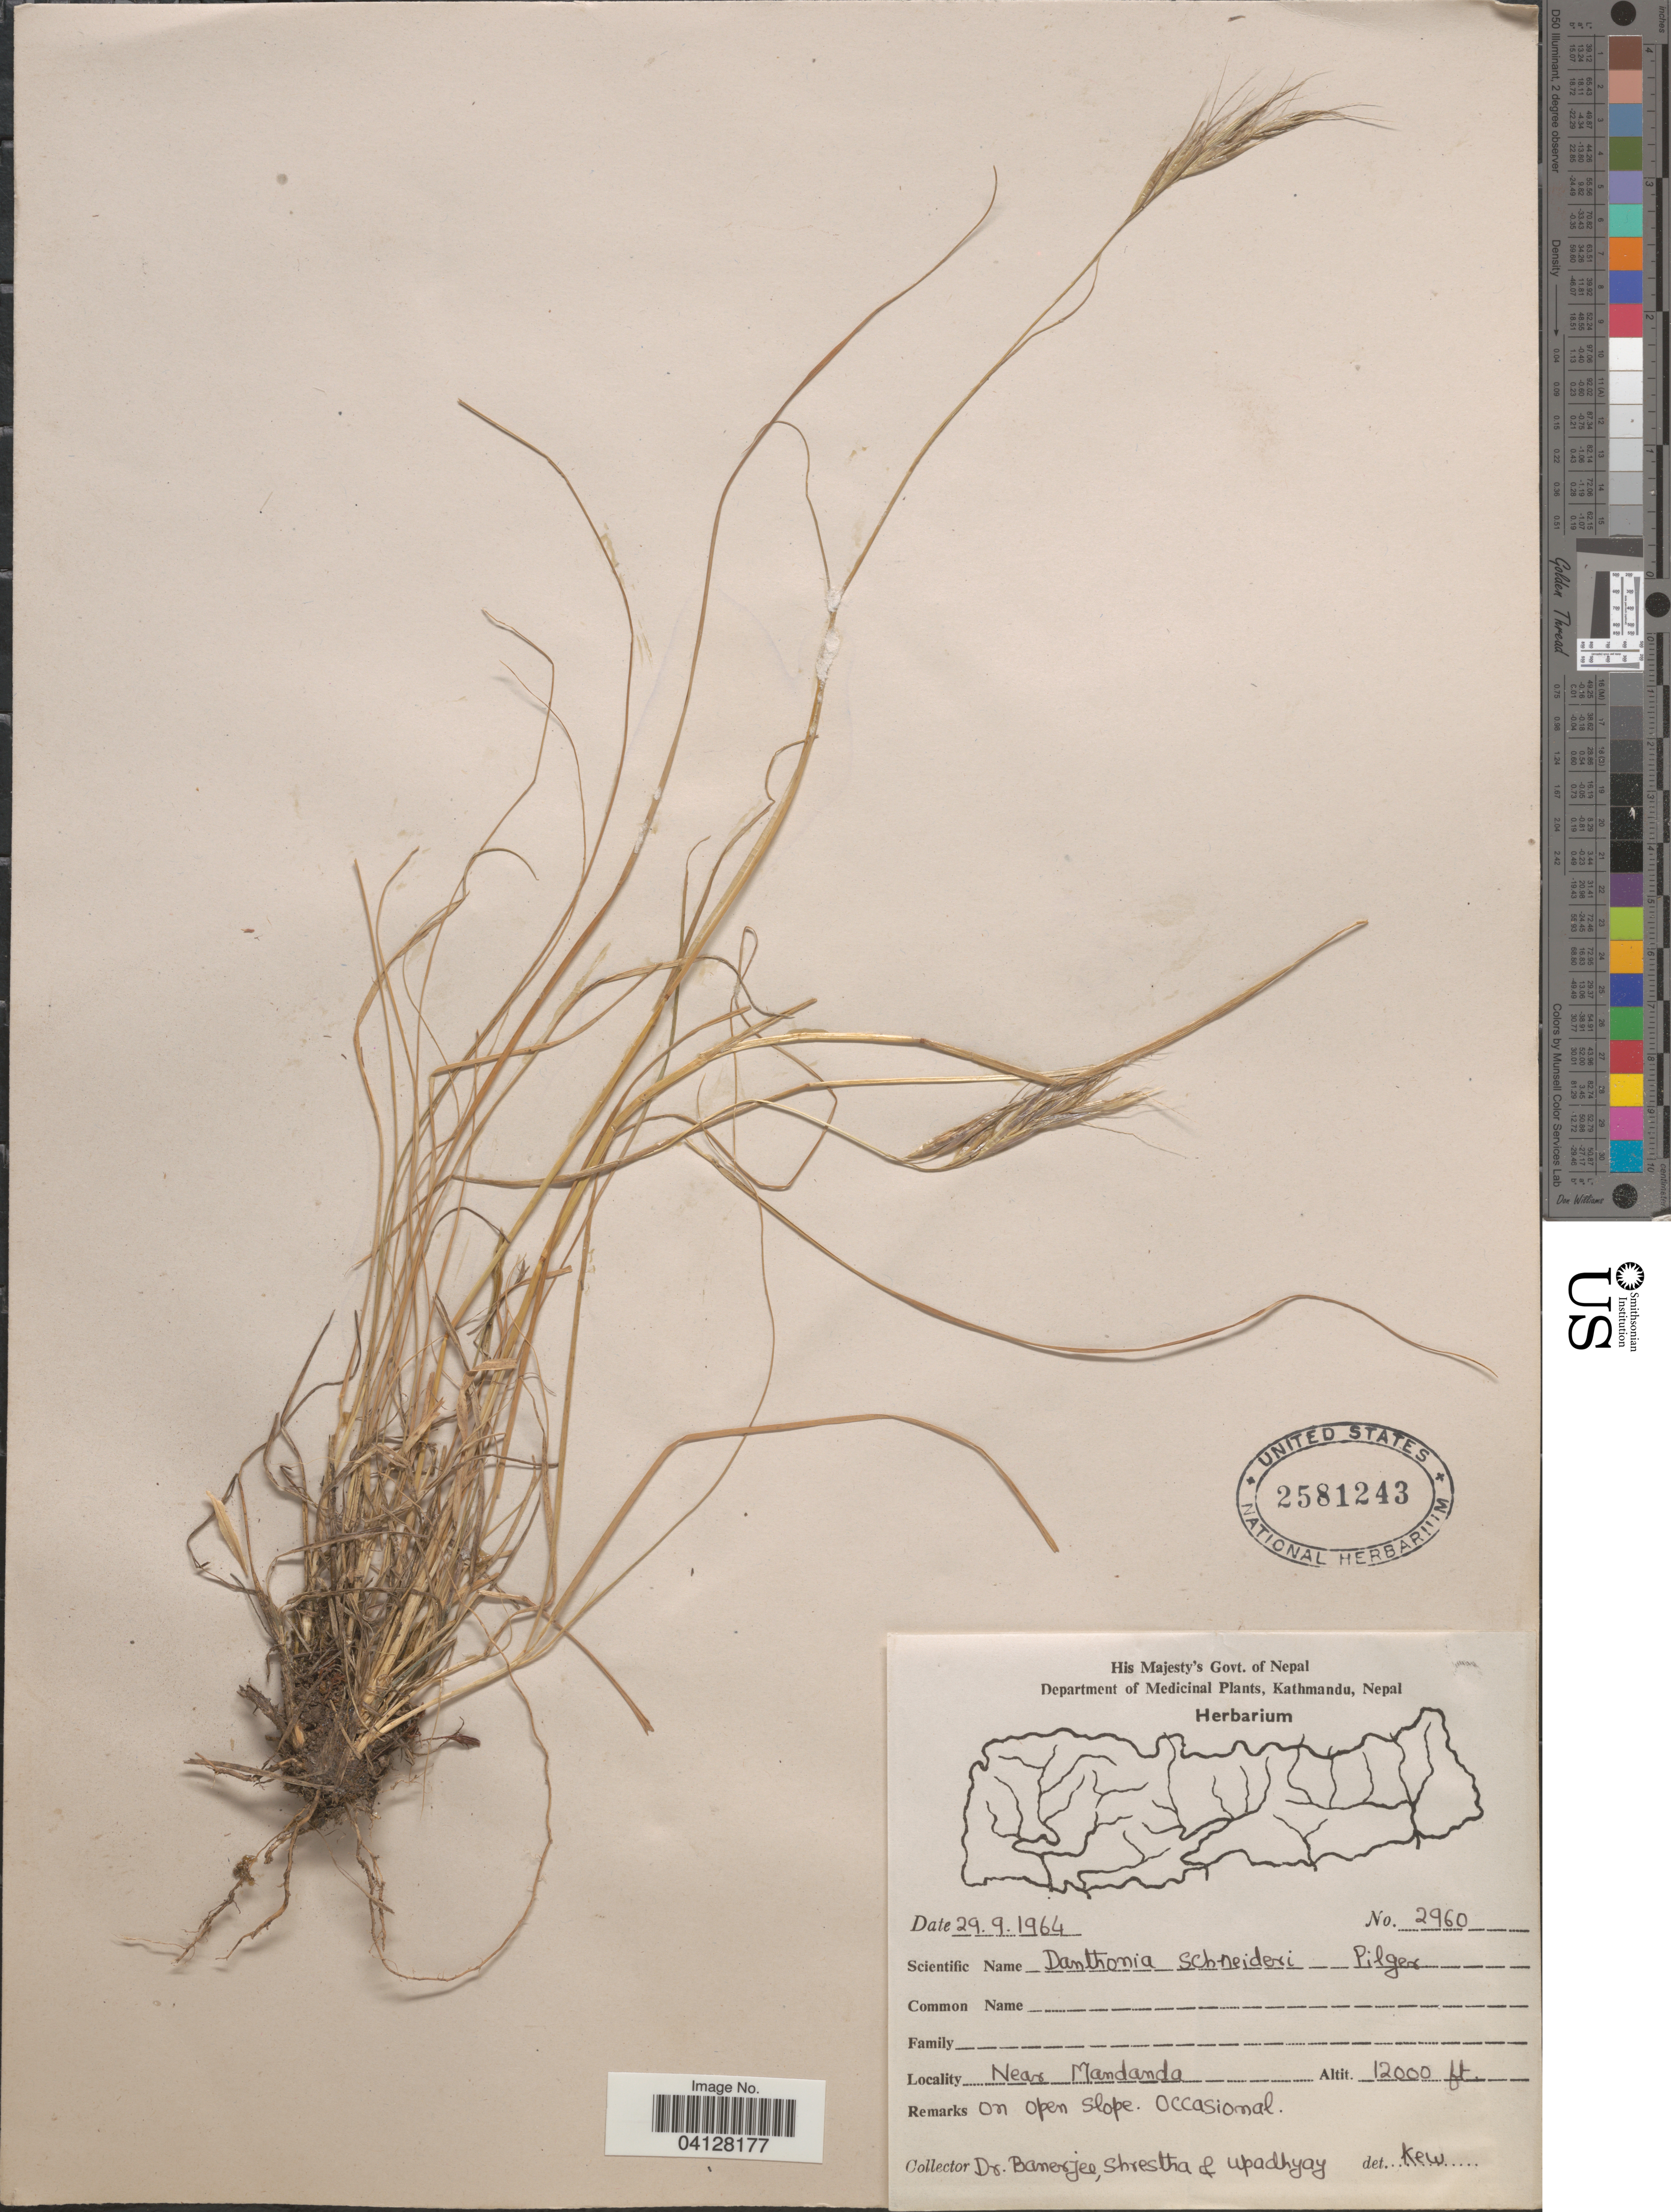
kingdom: Plantae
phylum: Tracheophyta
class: Liliopsida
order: Poales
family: Poaceae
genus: Danthonia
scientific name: Danthonia schneideri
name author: Pilg.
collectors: Banerjee, -. Shrestha & Upadhyay, --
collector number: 2960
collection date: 1964-09-29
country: Nepal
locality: Near Mandanda.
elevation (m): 3658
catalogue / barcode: US 2581243